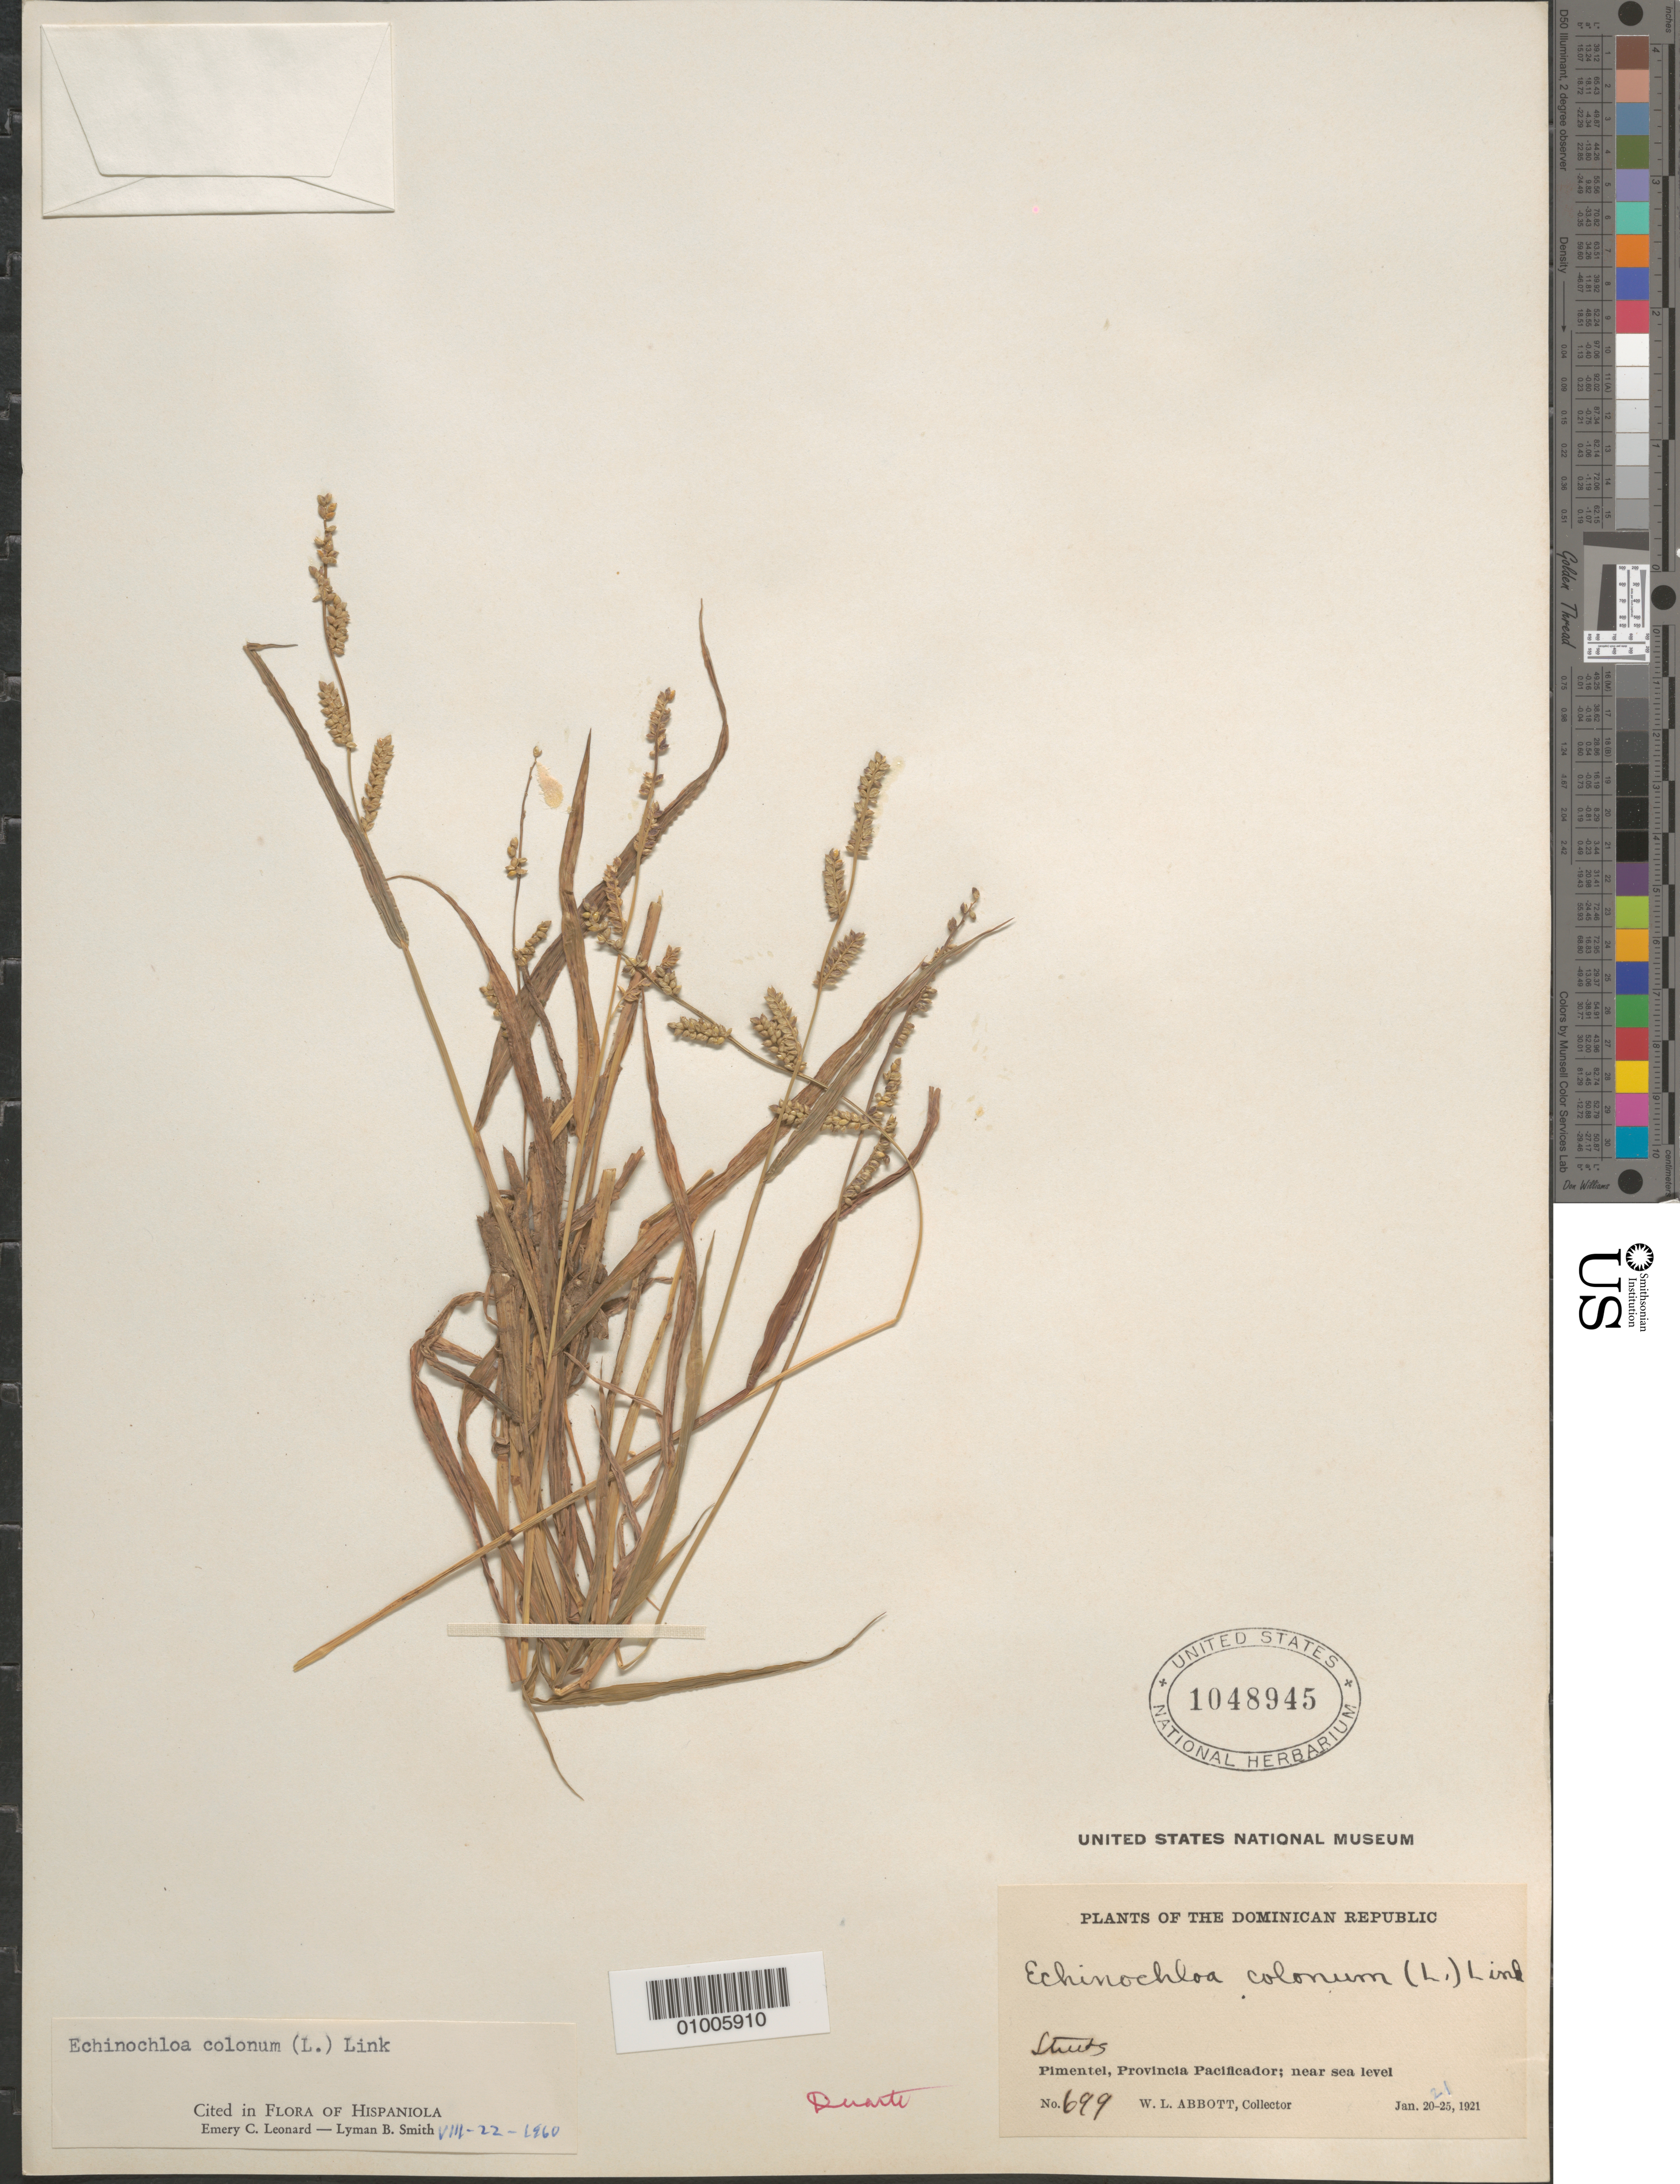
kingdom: Plantae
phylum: Tracheophyta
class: Liliopsida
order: Poales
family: Poaceae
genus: Echinochloa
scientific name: Echinochloa colona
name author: (L.) Link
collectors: C. E. Abbott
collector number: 699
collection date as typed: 21 Jan 1921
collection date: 1921-01-21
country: Dominican Republic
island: Hispaniola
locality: Pimentel, Province of Pacificador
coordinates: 0 N, 0 E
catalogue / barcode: US 1058945